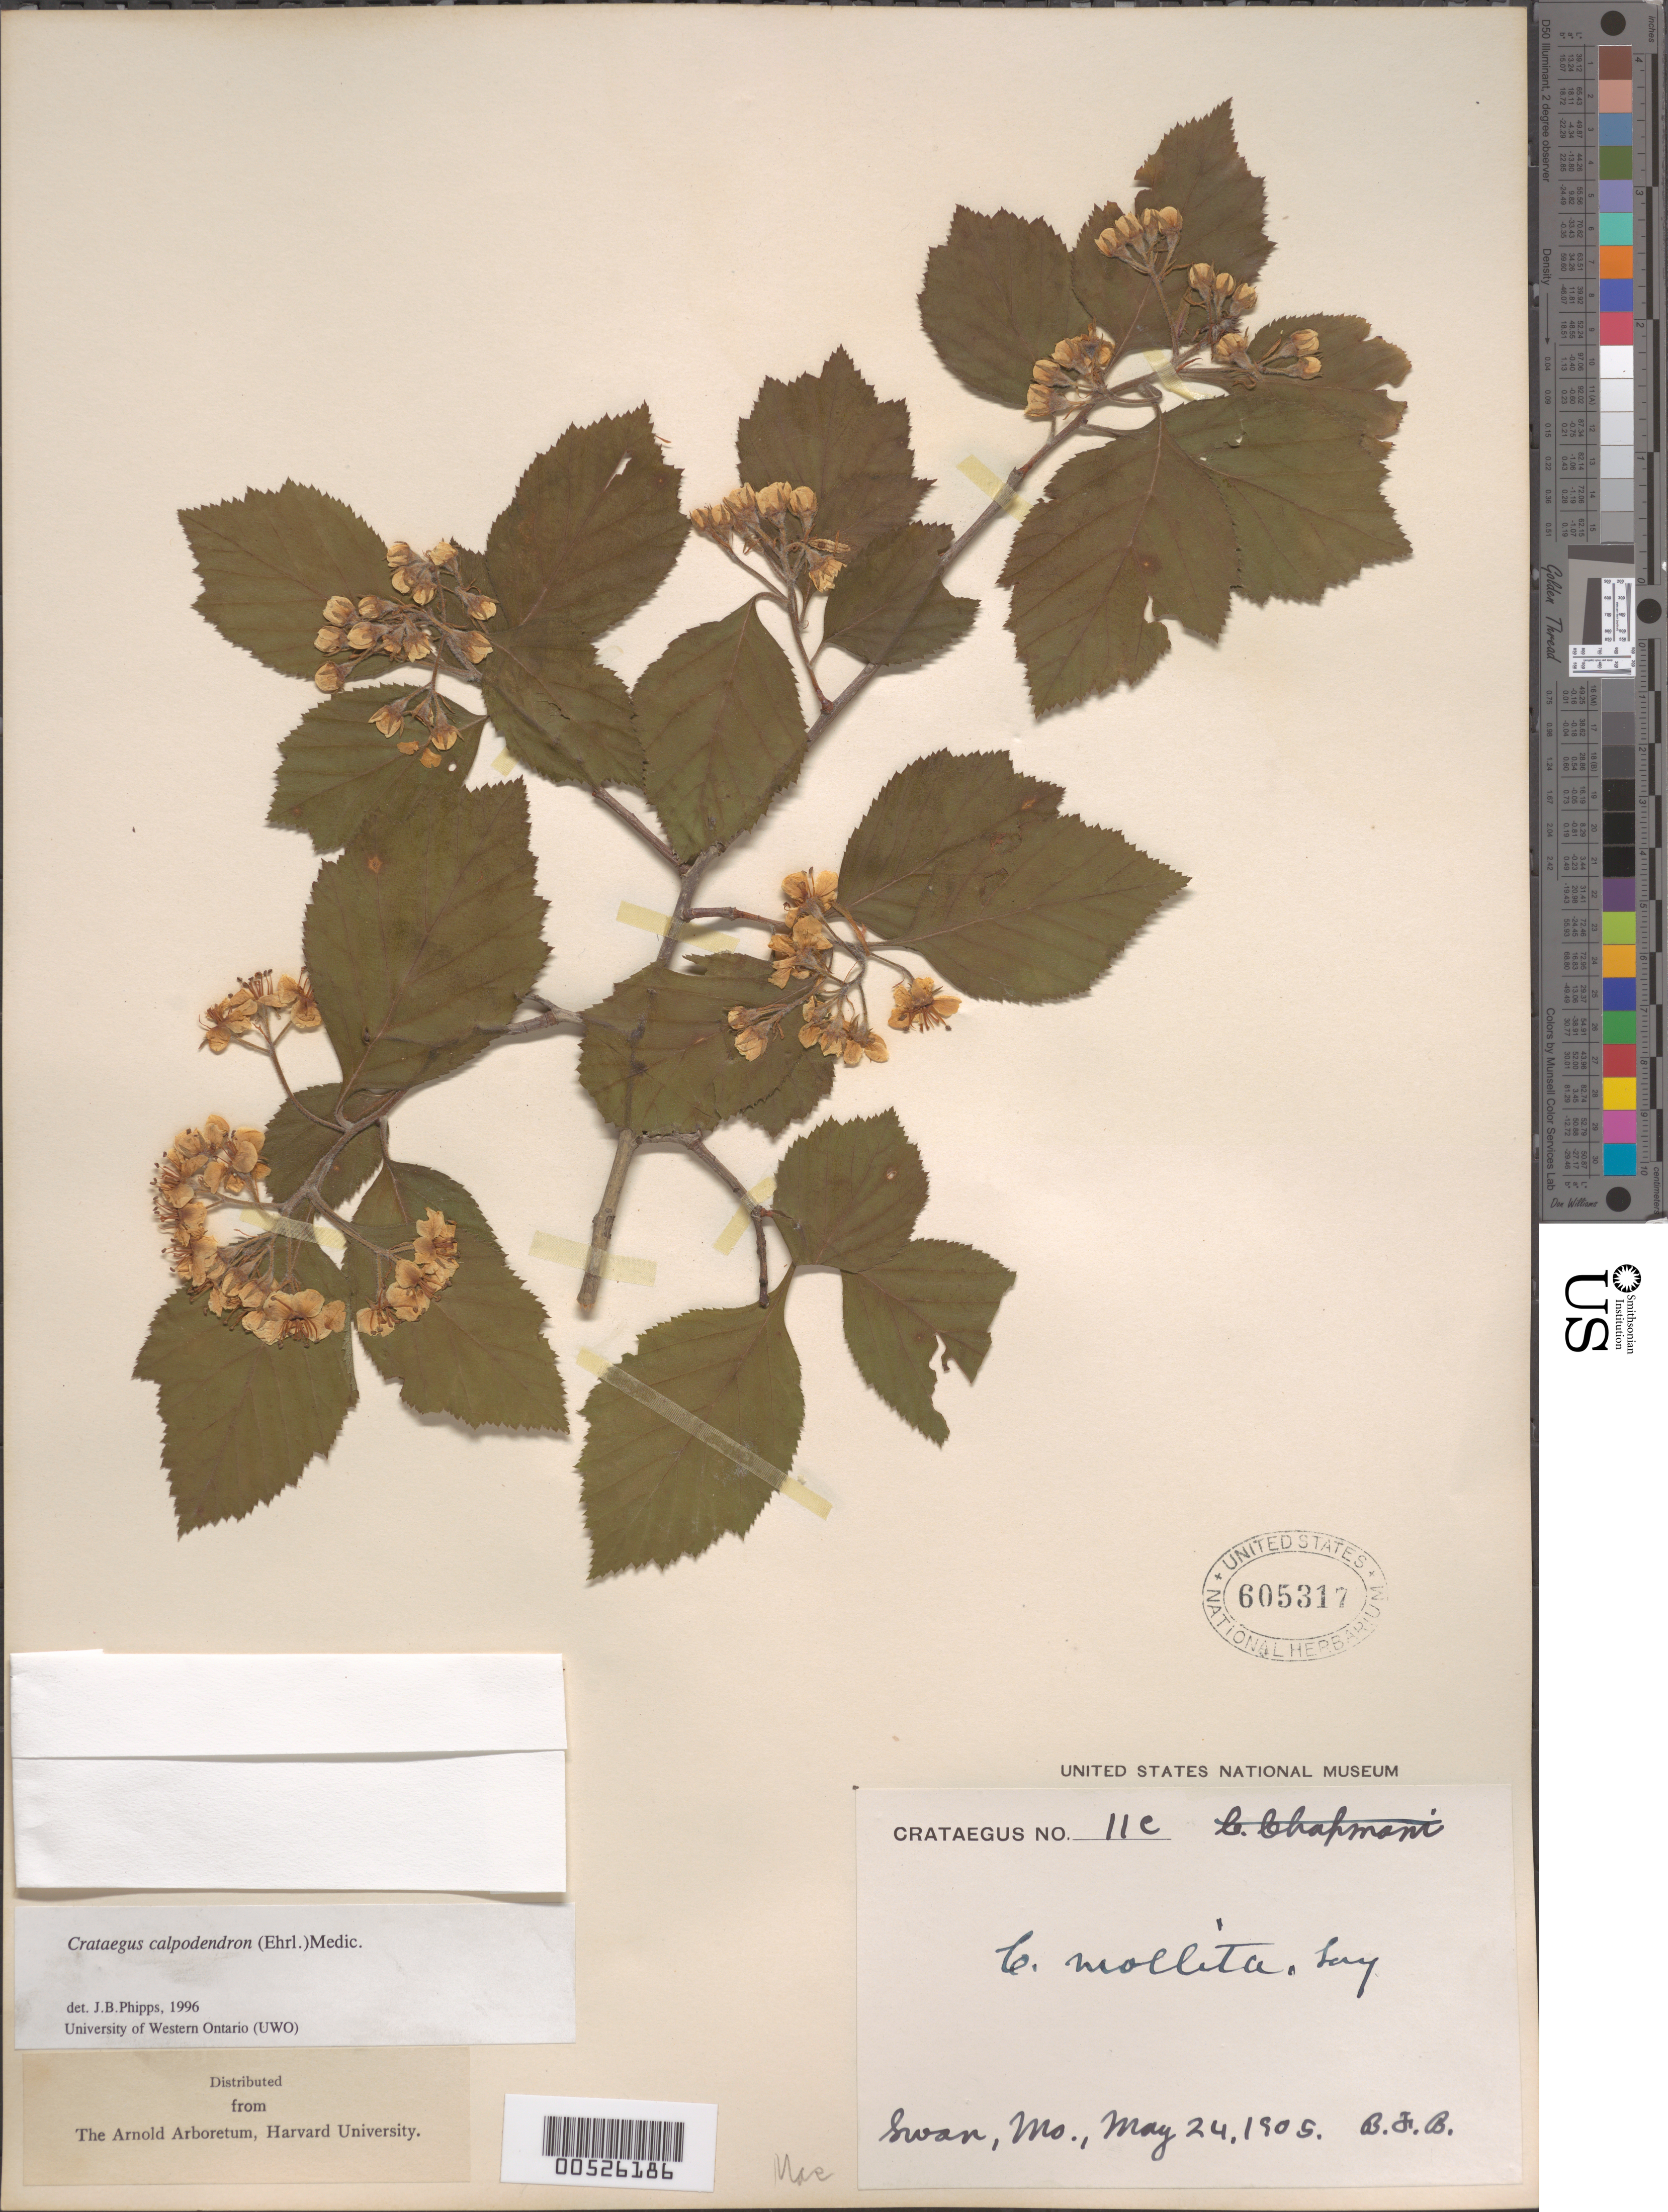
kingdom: Plantae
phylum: Tracheophyta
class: Magnoliopsida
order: Rosales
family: Rosaceae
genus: Crataegus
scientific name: Crataegus calpodendron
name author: (Ehrh.) Medik.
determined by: Phipps, James B., (UWO), University of Western Ontario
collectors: B. F. Bush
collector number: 11c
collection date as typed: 24 May 1905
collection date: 1905-05-24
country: United States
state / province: Missouri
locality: Swan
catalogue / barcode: US 605317